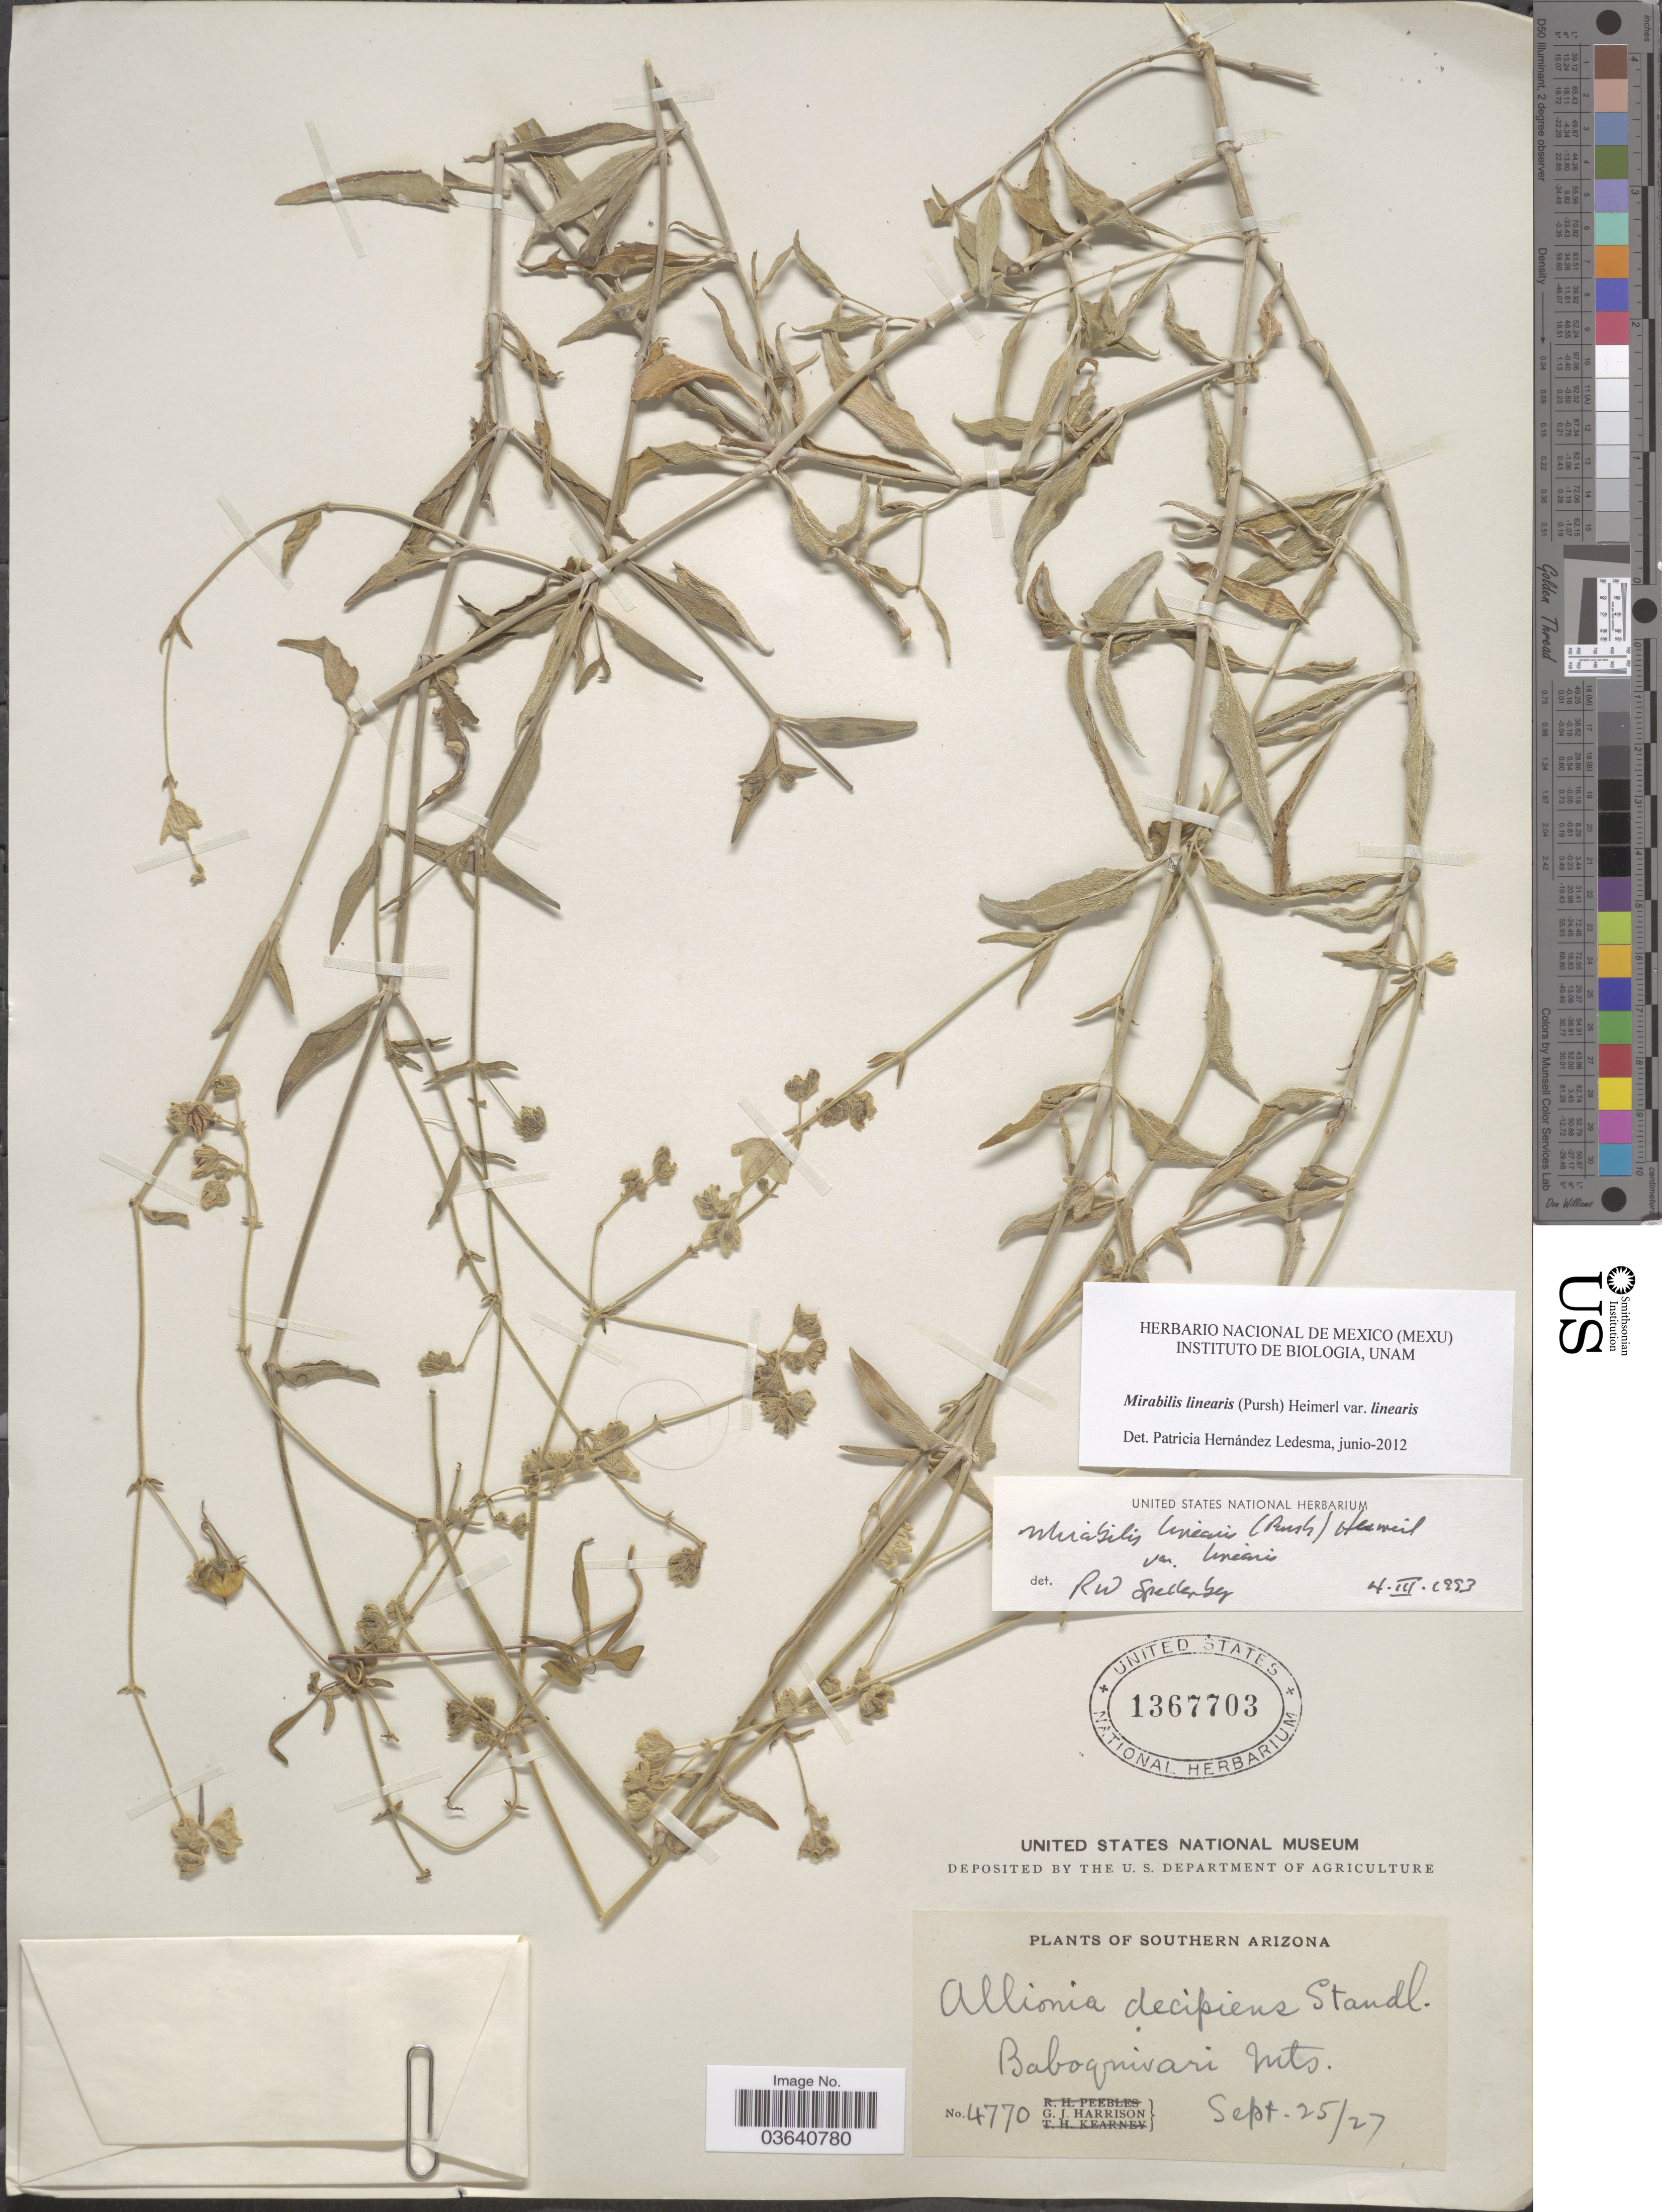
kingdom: Plantae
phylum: Tracheophyta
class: Magnoliopsida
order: Caryophyllales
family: Nyctaginaceae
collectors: G. J. Harrison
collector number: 4770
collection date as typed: Transcribed d/m/y: 25/9/27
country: United States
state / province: Arizona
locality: Southern Arizona. Baboquivari Mts.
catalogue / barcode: US 1367703